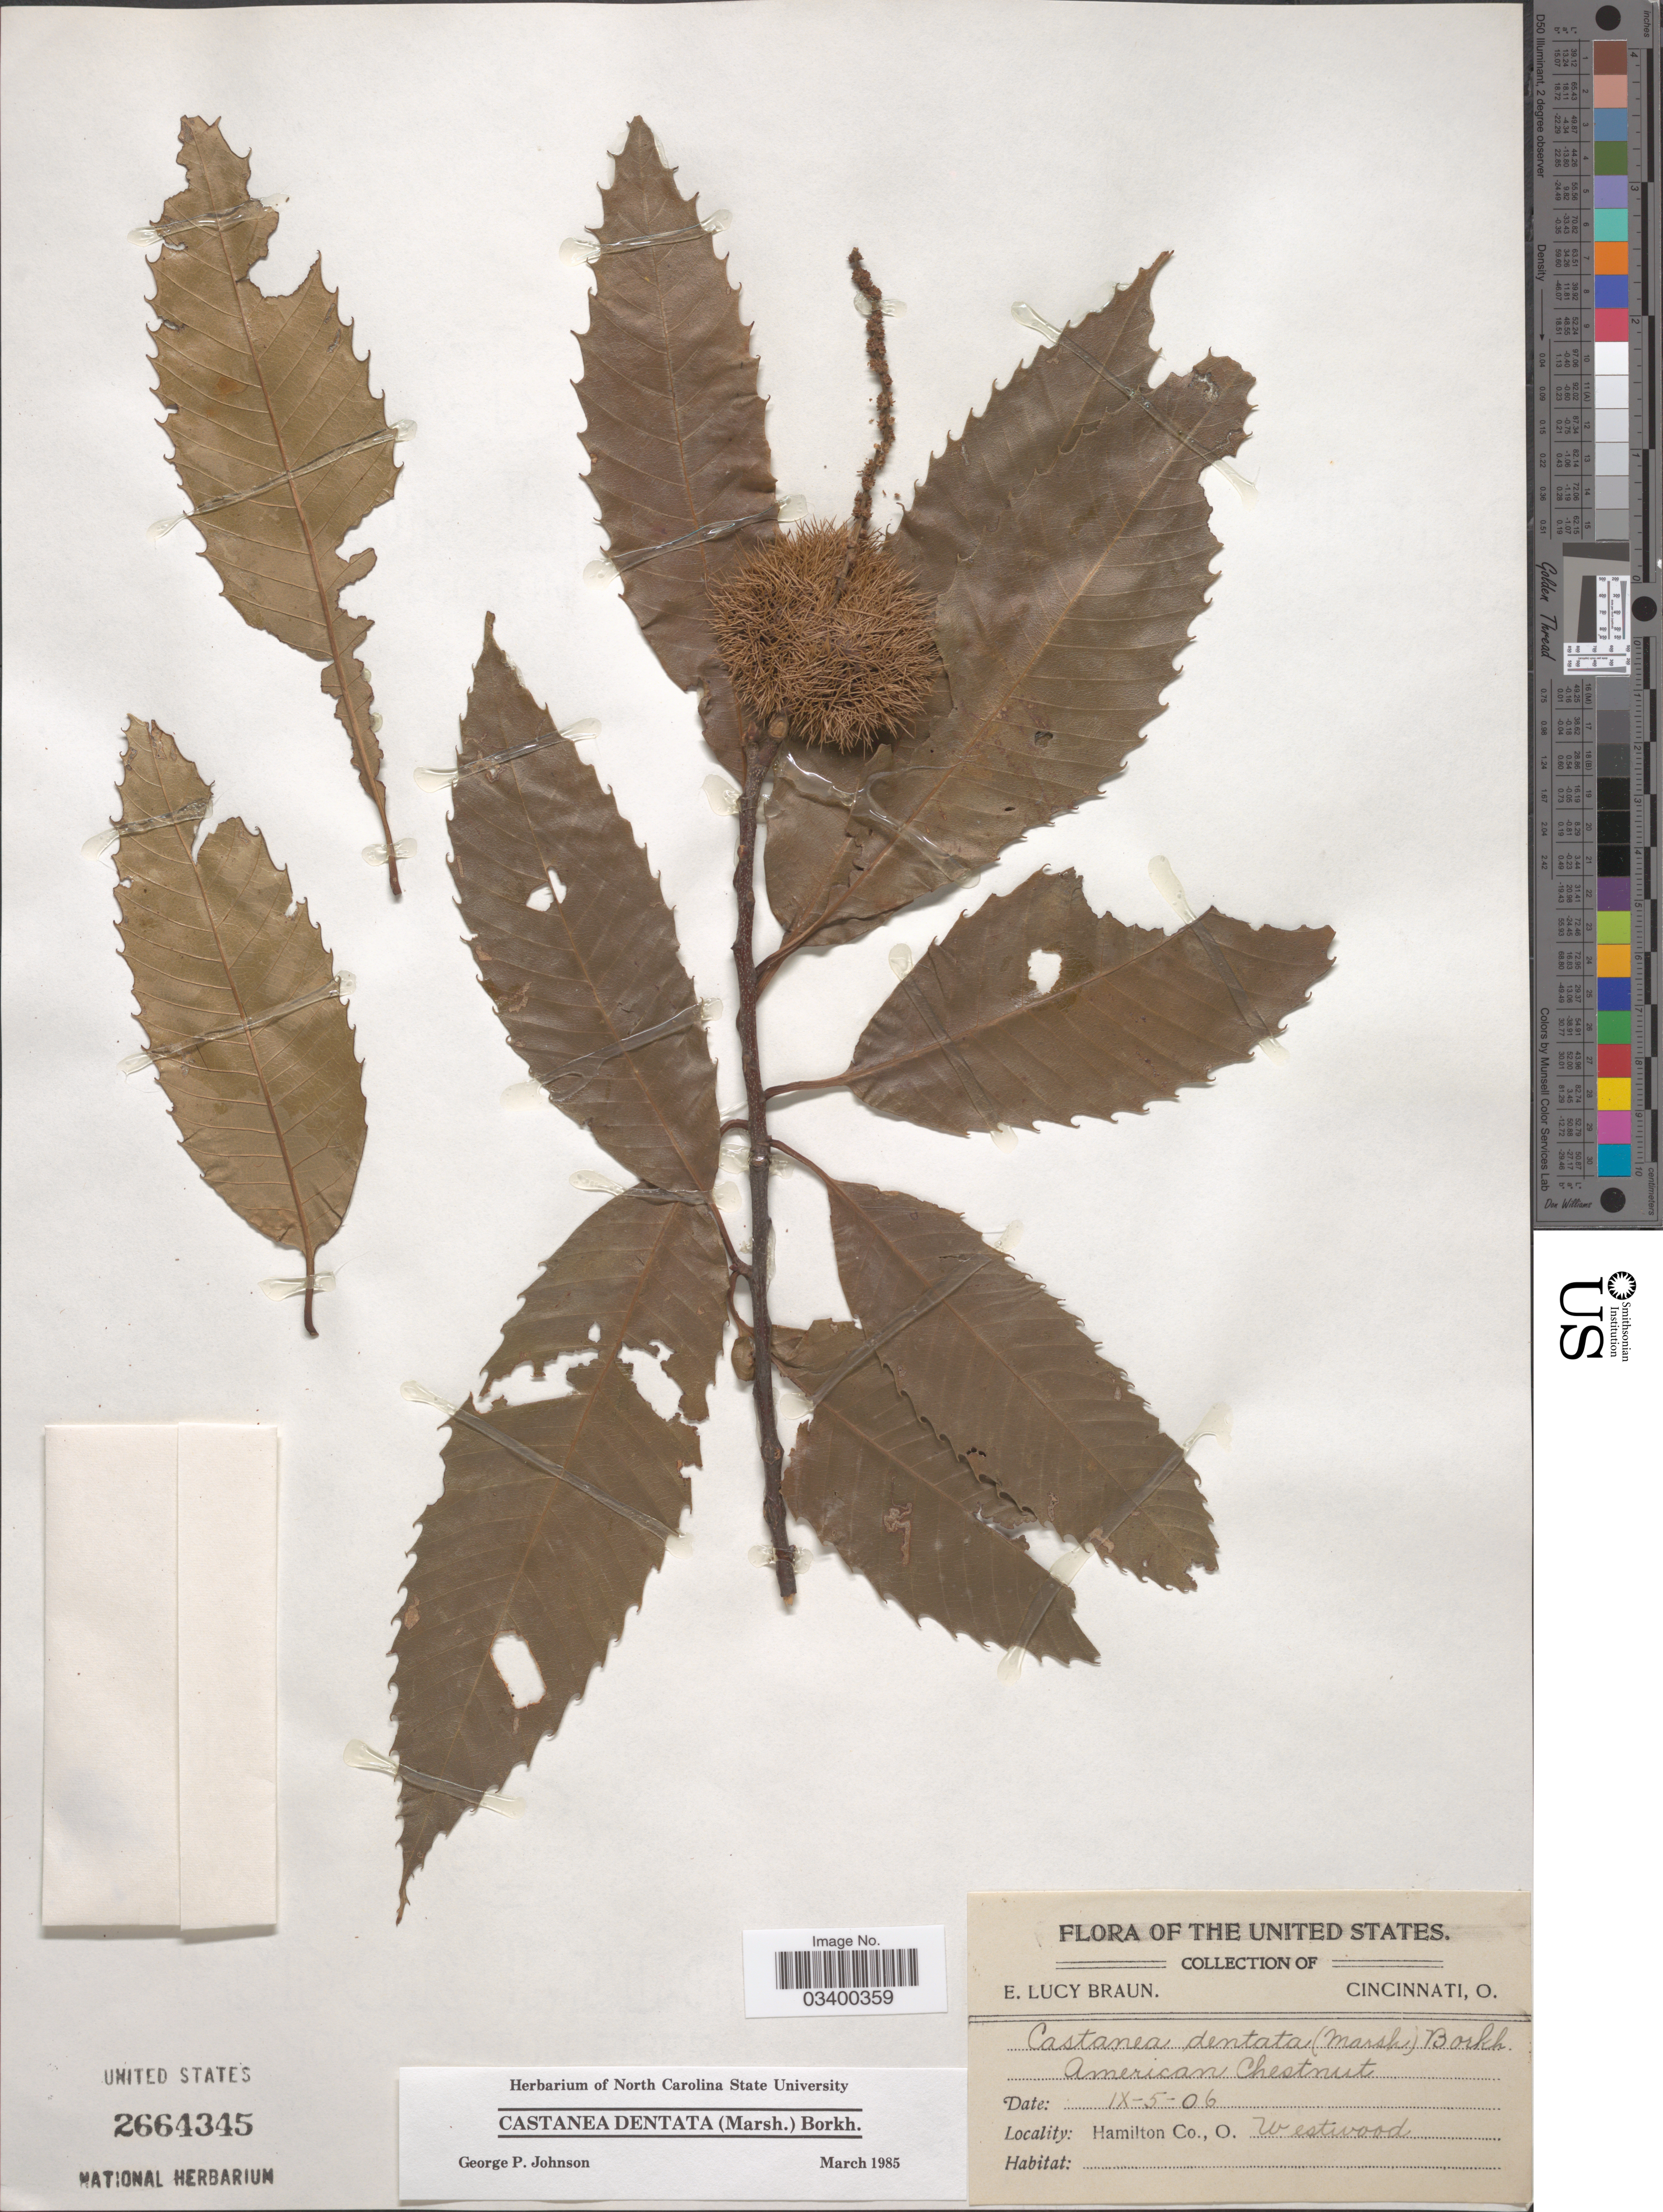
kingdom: Plantae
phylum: Tracheophyta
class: Magnoliopsida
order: Fagales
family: Fagaceae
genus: Castanea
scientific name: Castanea dentata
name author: (Marshall) Borkh.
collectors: E. L. Braun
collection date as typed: Transcribed d/m/y: 5/9/6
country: United States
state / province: Ohio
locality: Hamilton Co., O. Westwood.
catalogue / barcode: US 2664345